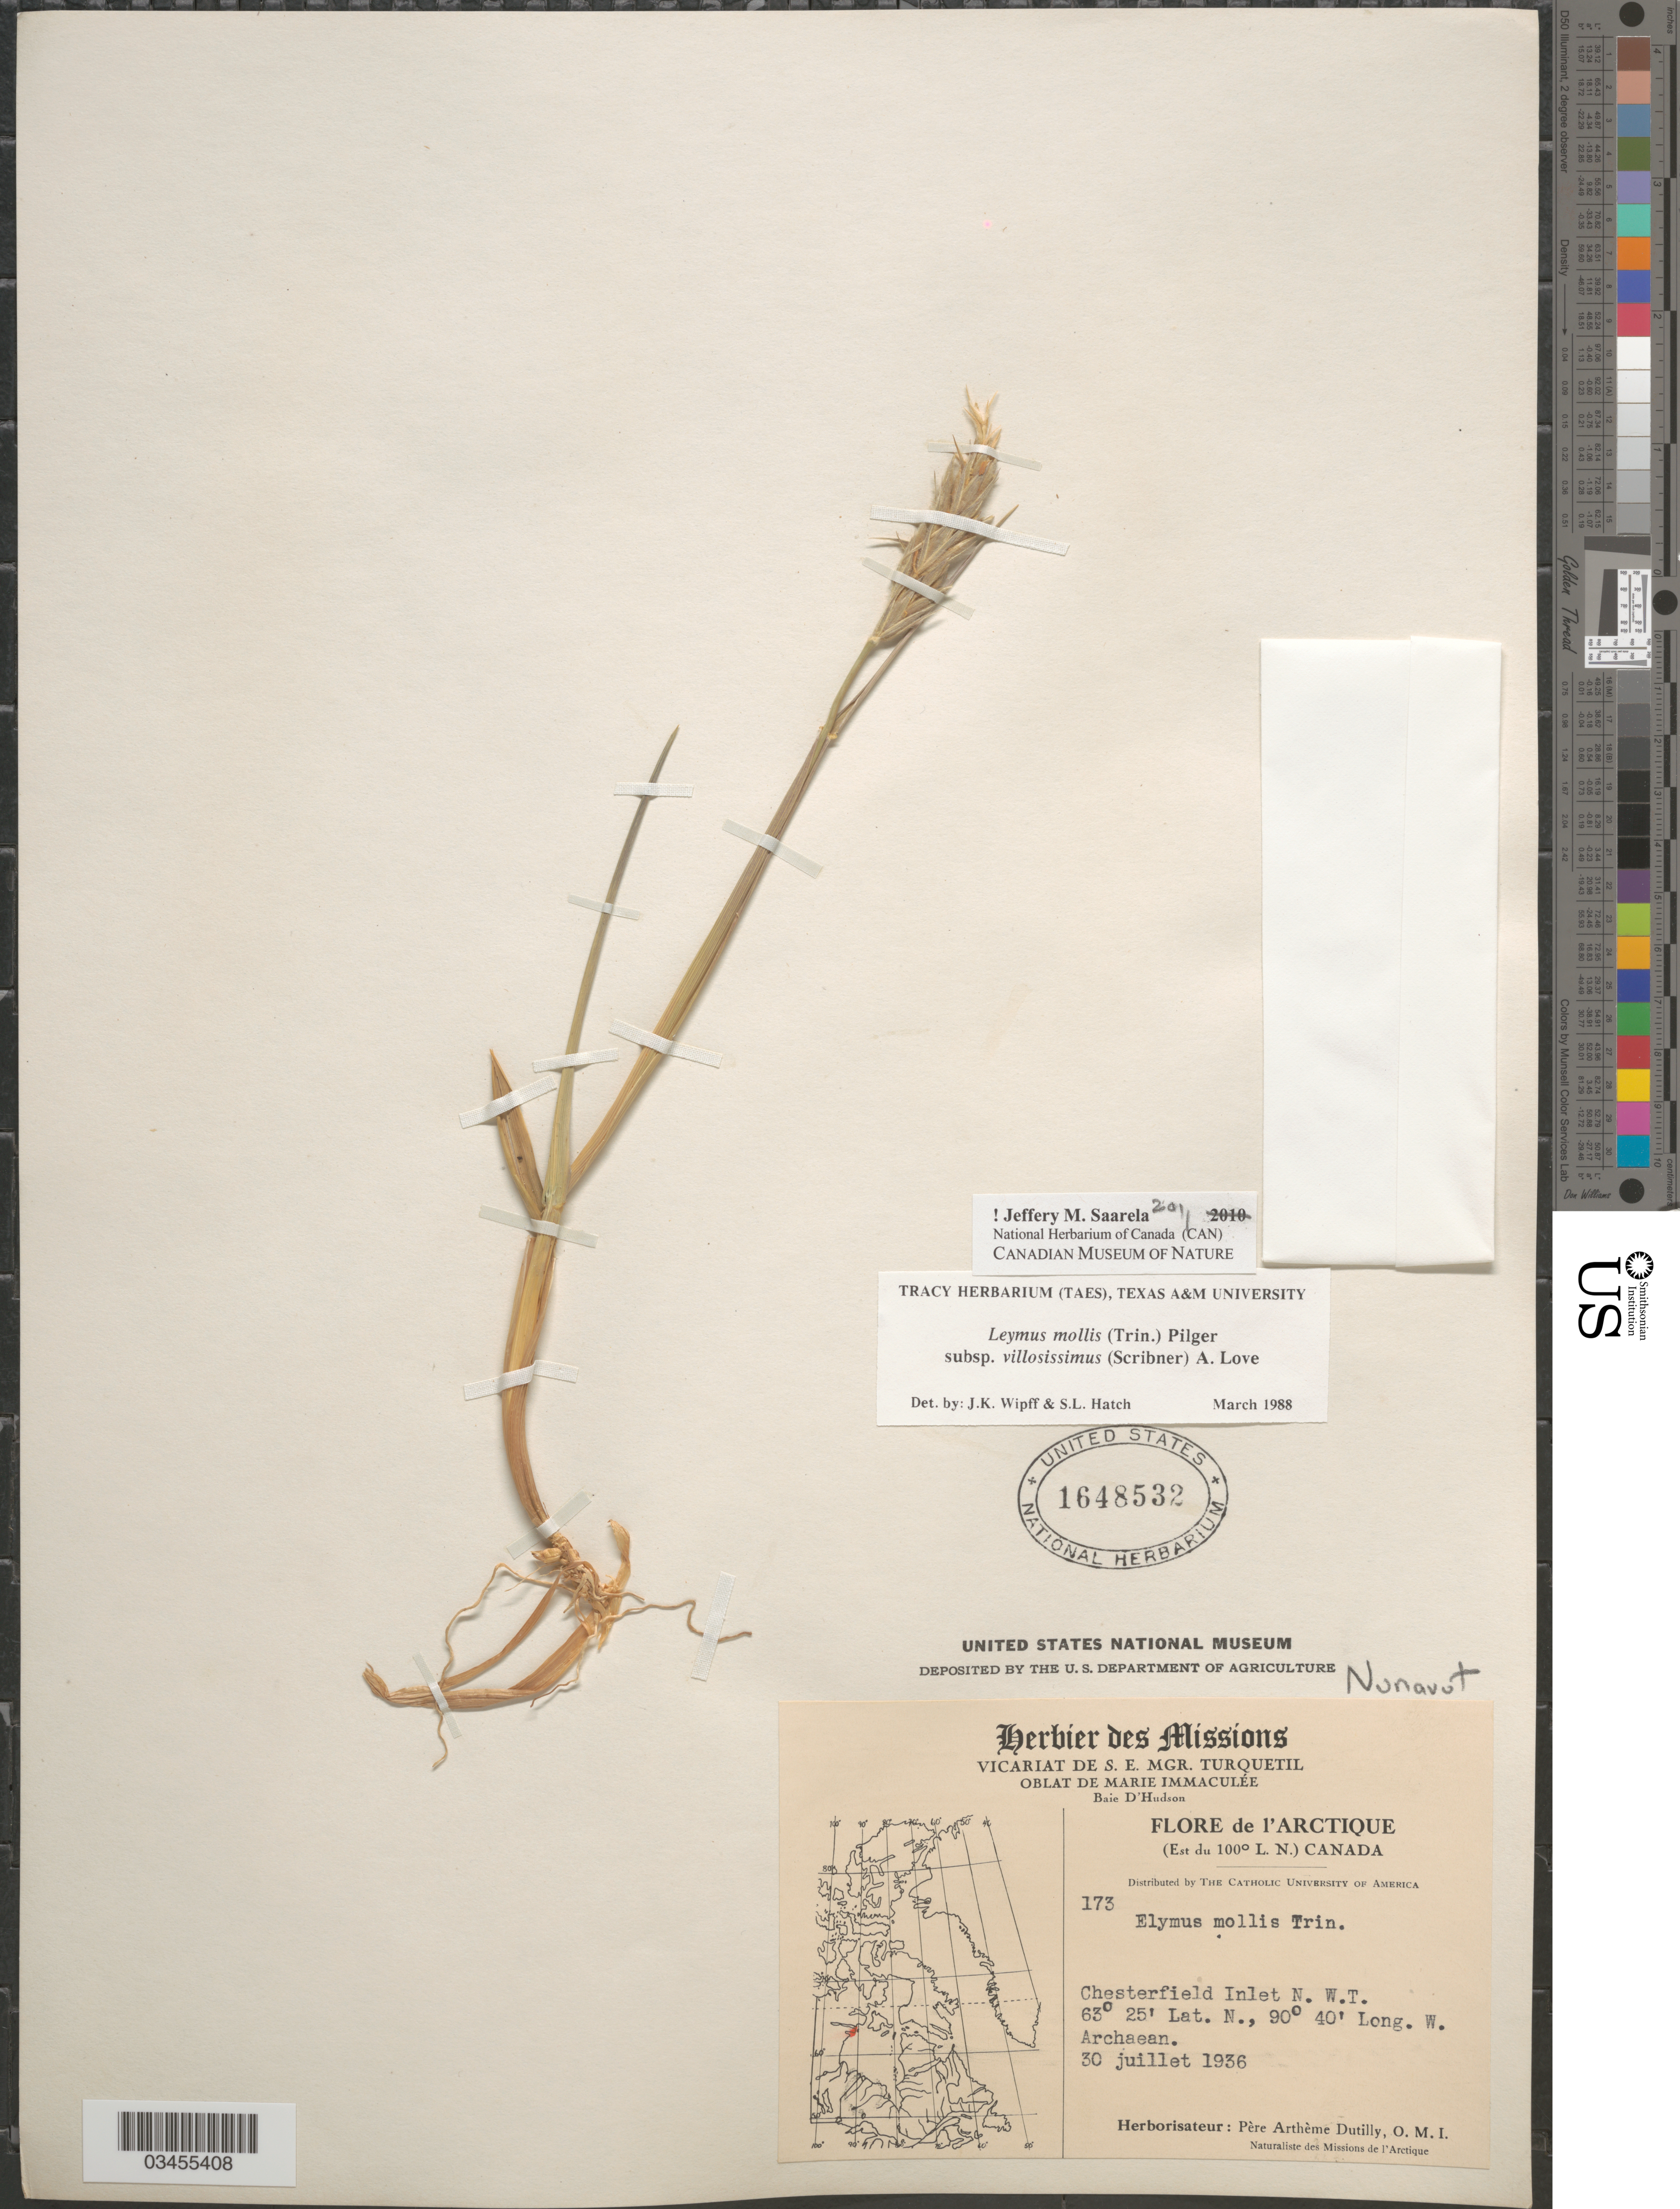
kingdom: Plantae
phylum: Tracheophyta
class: Liliopsida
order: Poales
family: Poaceae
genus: Leymus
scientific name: Leymus mollis subsp. villosissimus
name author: (Scribn.) Á. Löve & D. Löve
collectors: P. Dutilly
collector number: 173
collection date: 1936-07-30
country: Canada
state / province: Nunavut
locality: Nunavut. L'Arctique (Est du 100º L. N.). Chesterfield Inlet N. W.T. Missions de l'Arctique.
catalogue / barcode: US 1648532